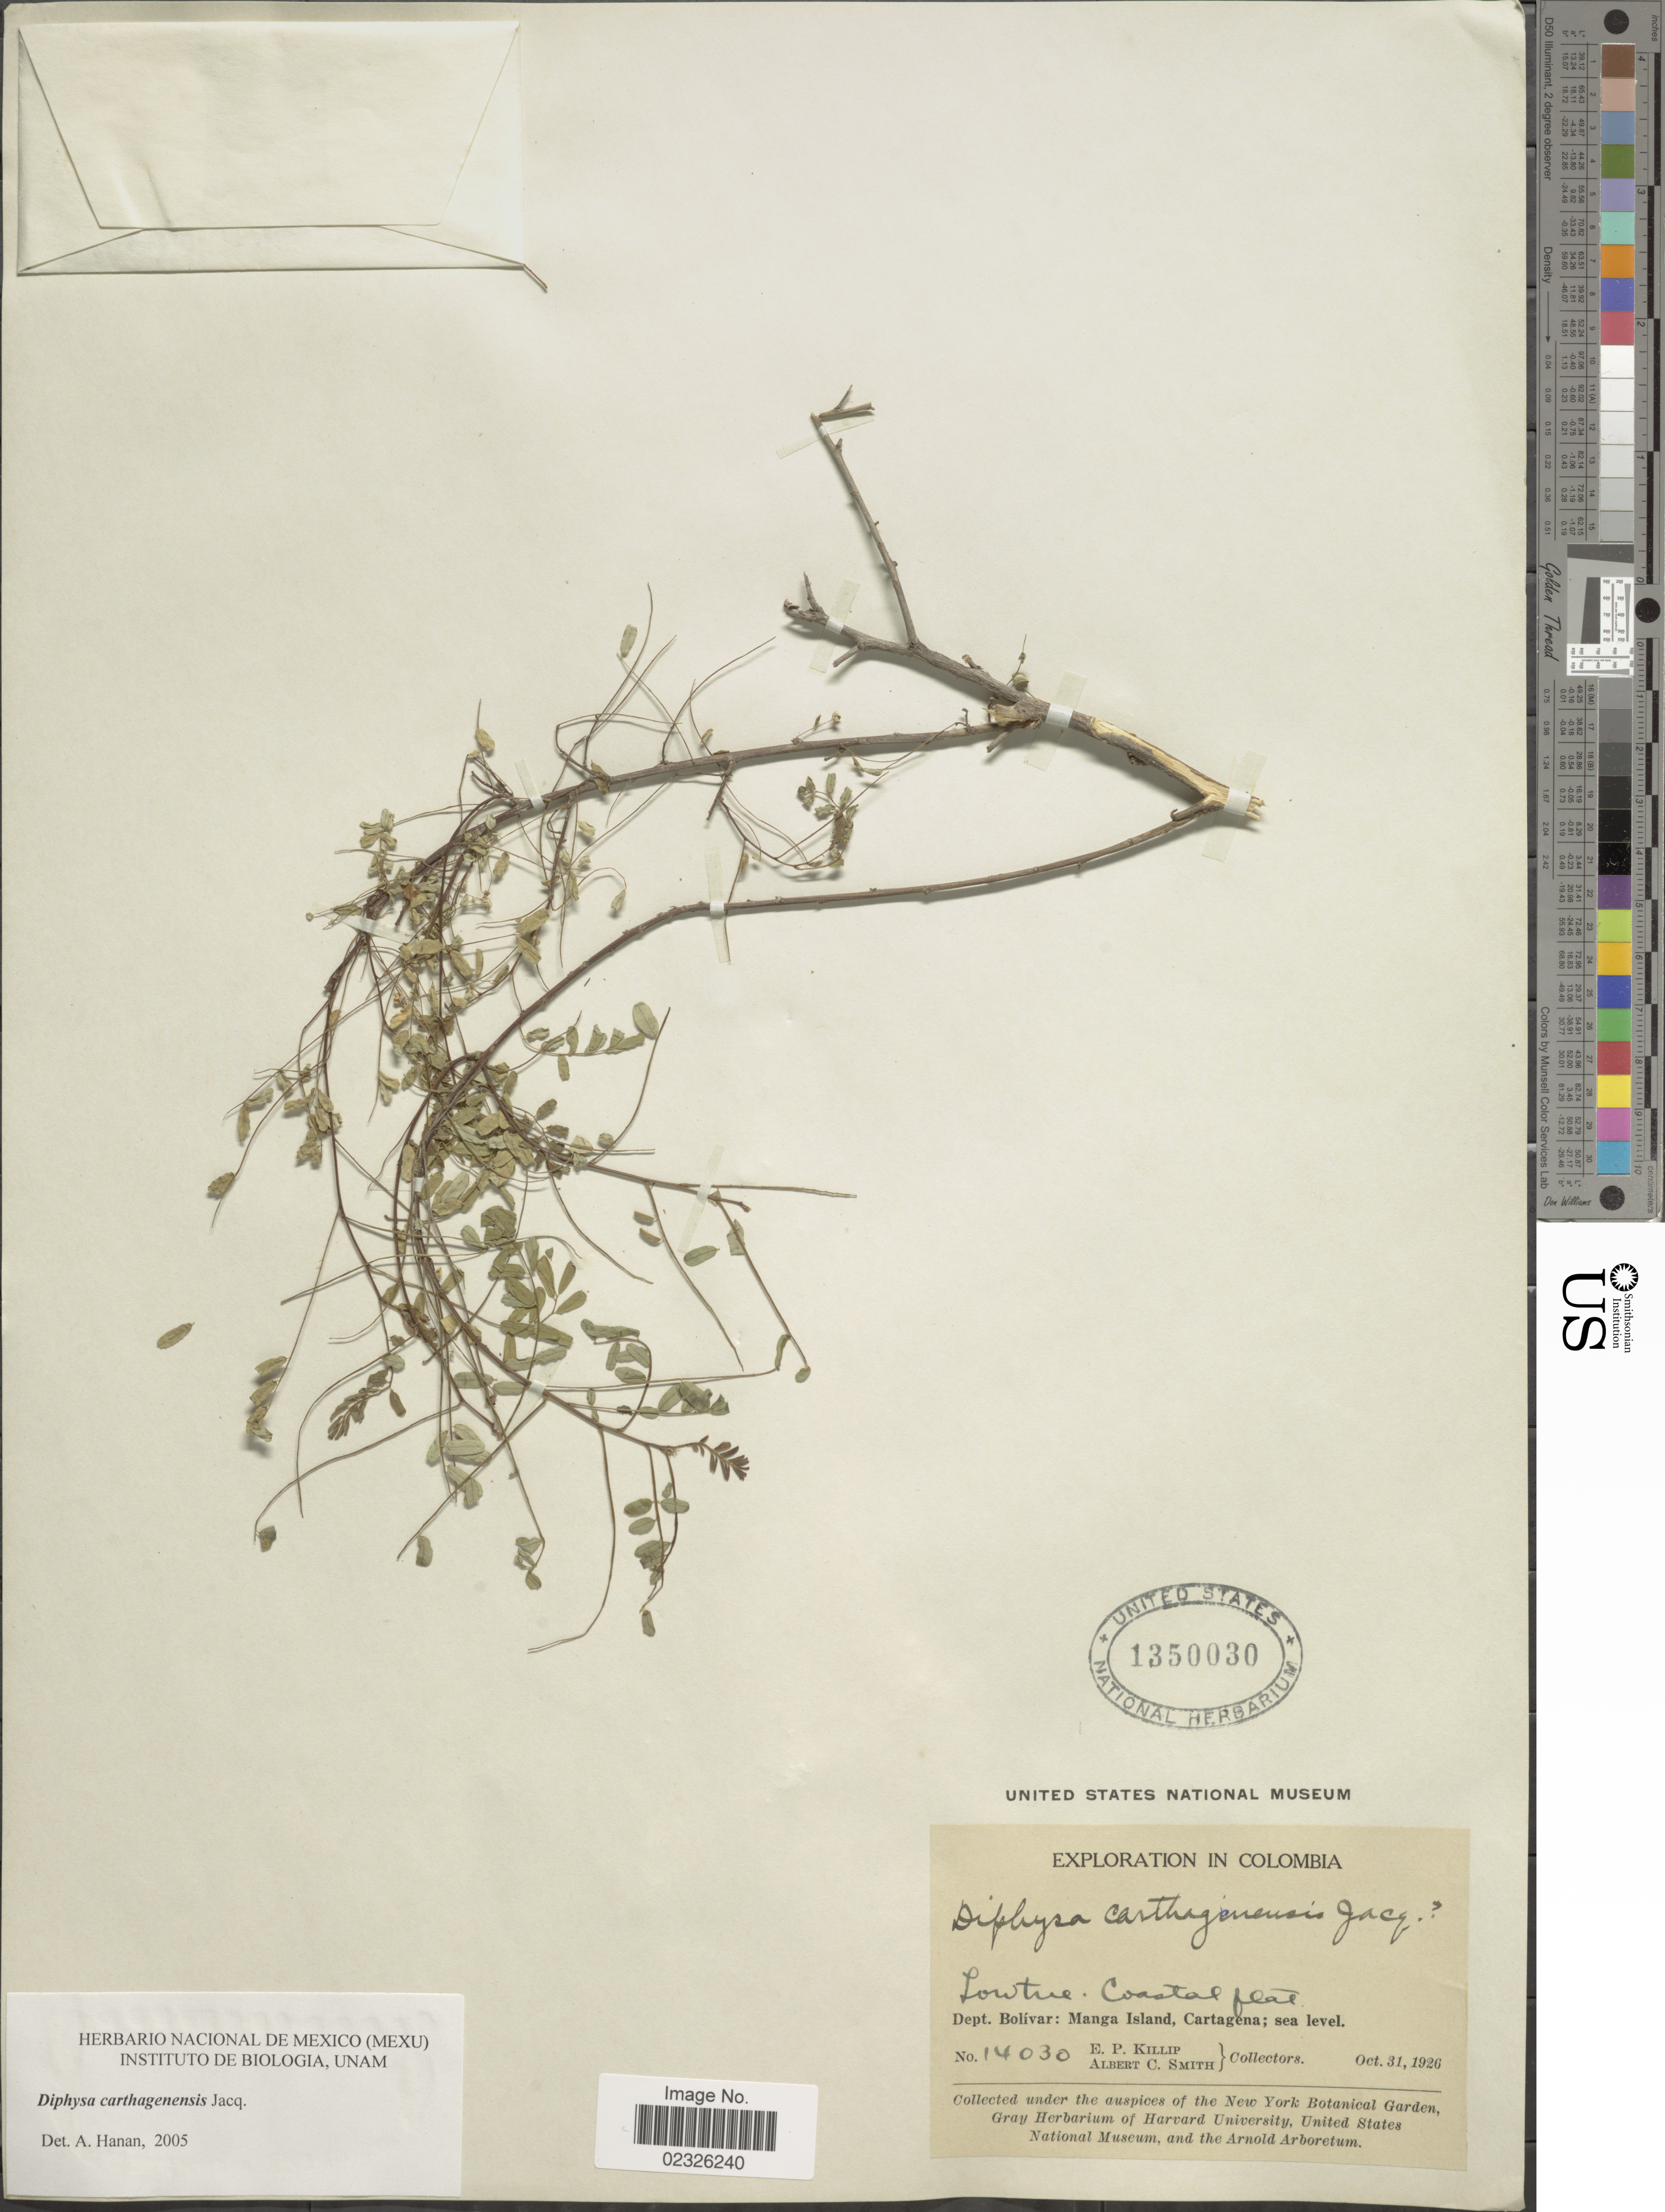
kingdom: Plantae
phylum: Tracheophyta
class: Magnoliopsida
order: Fabales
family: Fabaceae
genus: Diphysa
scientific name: Diphysa carthagenensis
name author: Jacq.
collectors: E. P. Killip & A. C. Smith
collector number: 14030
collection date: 1926-10-31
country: Colombia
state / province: Bolívar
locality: Dept. Bolivar: Manga Island, Cartagena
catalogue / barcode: US 1350030